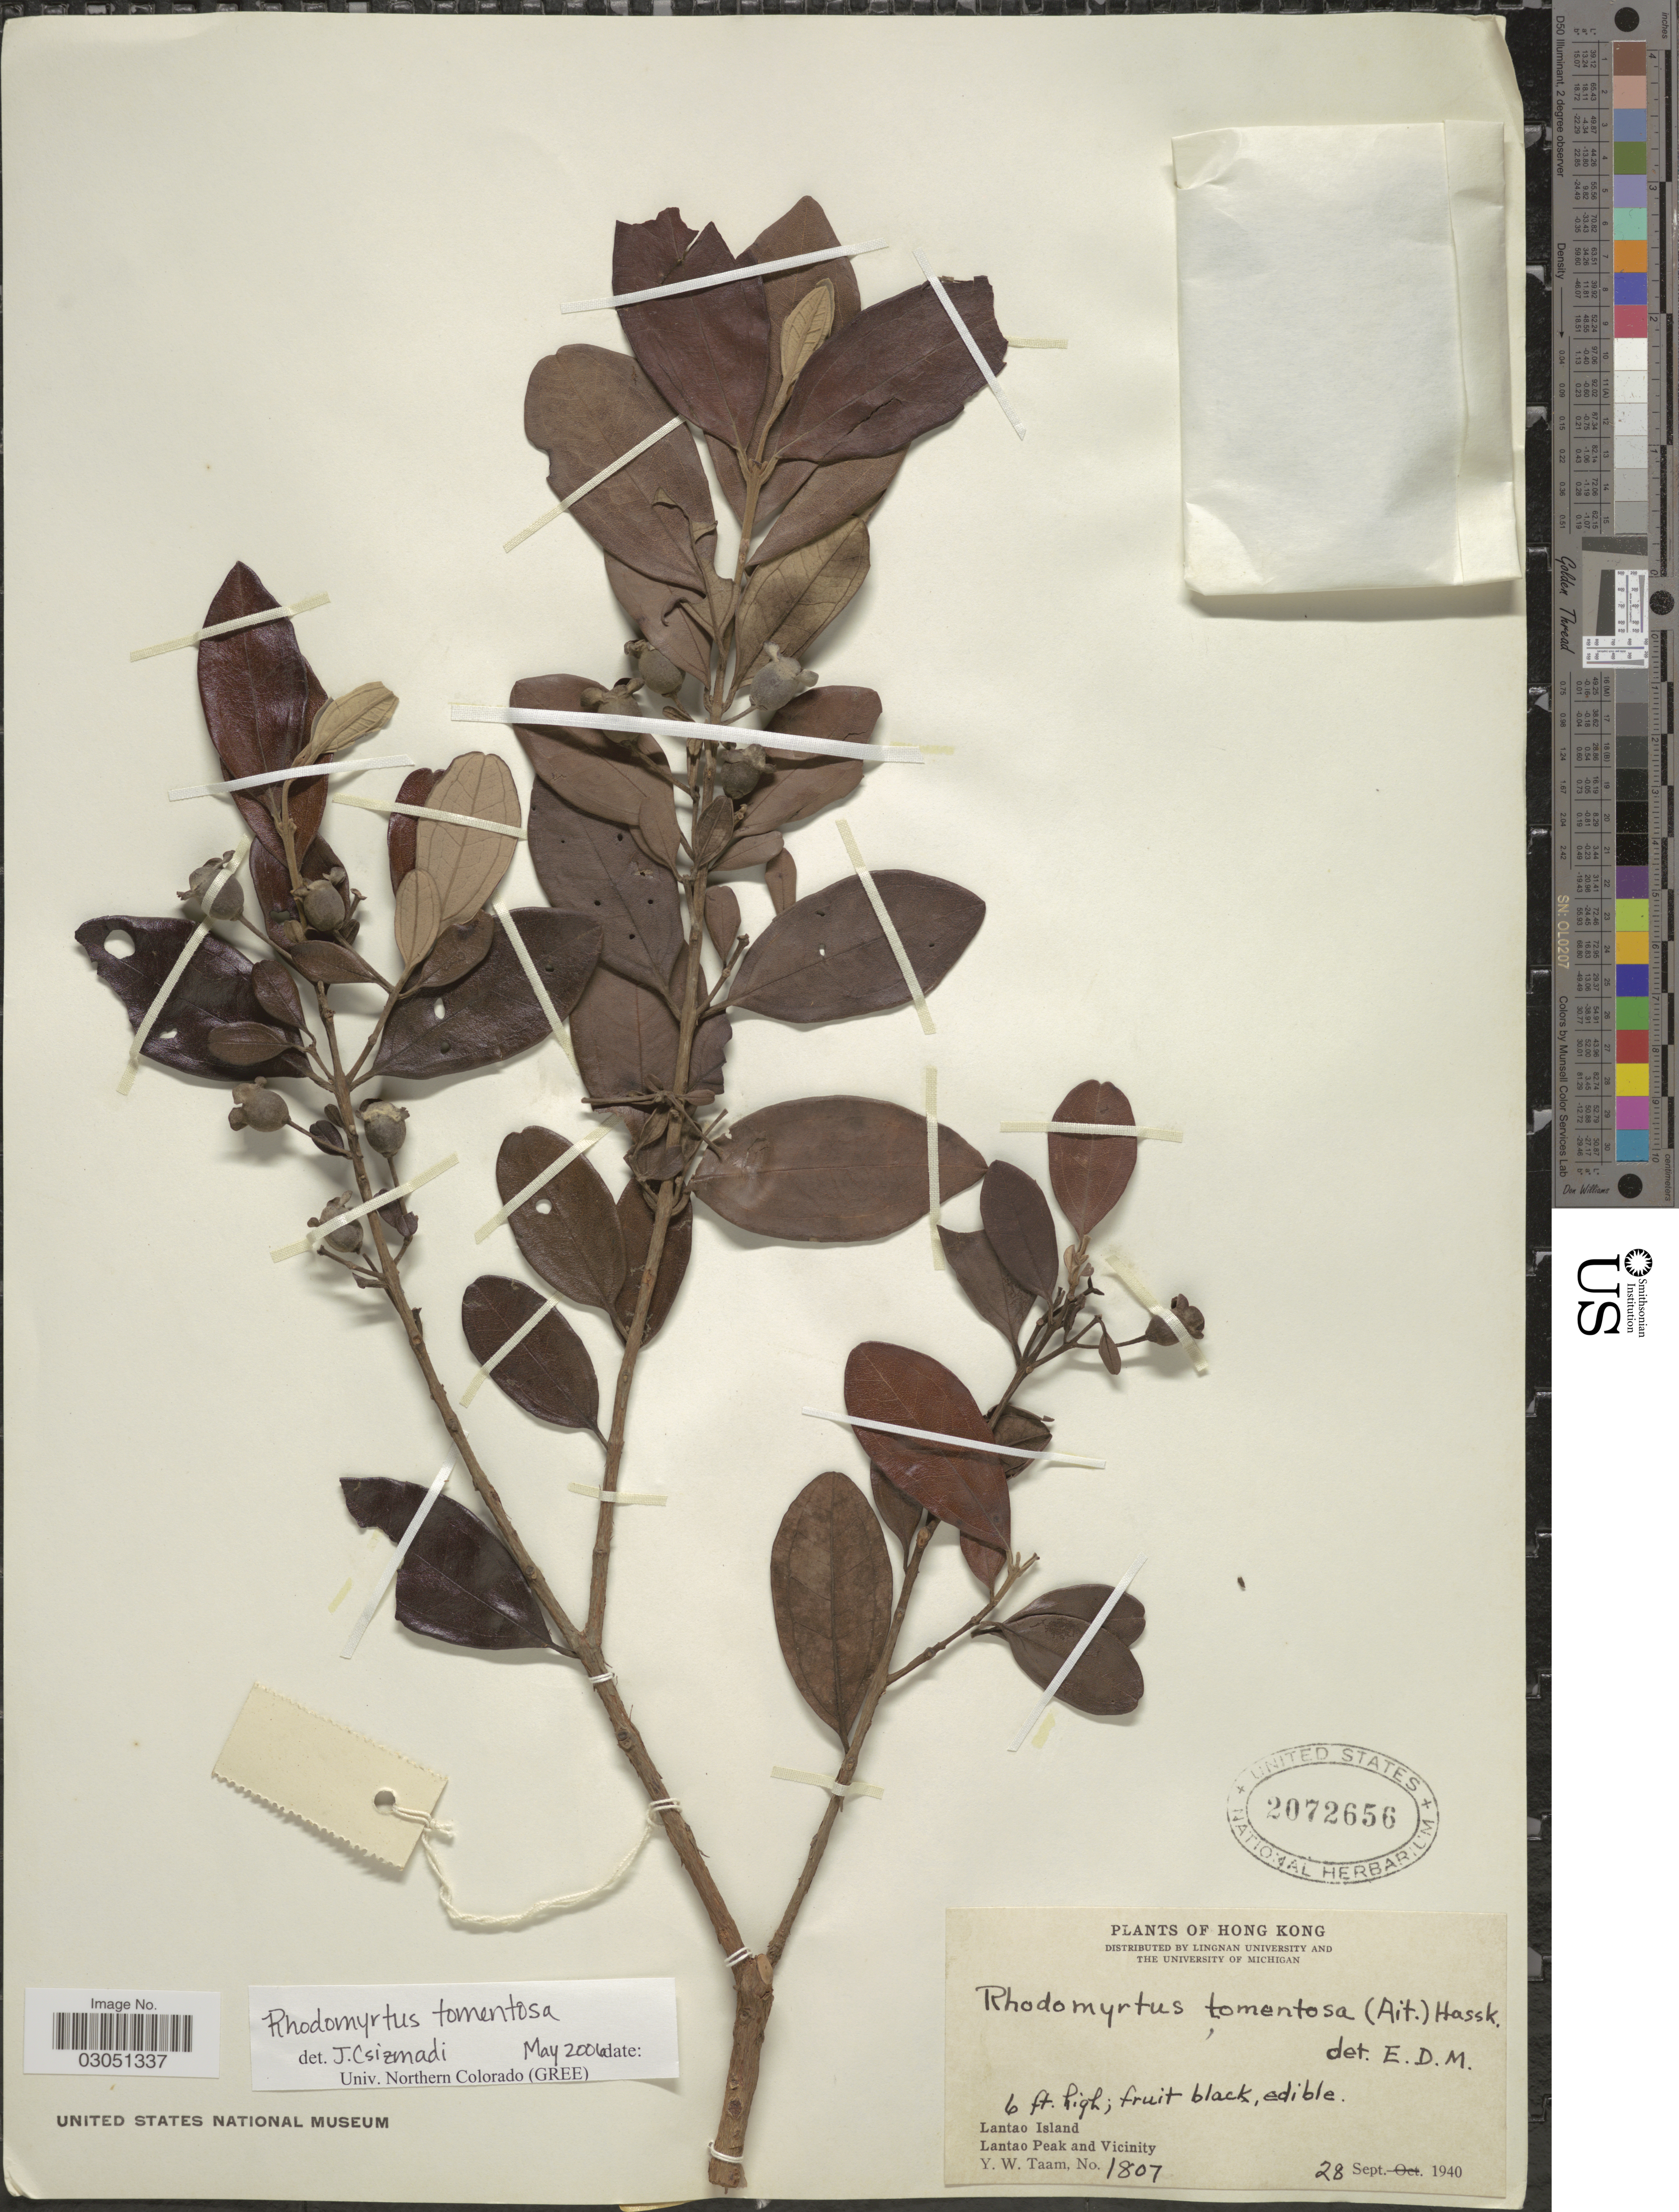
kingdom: Plantae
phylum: Tracheophyta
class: Magnoliopsida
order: Myrtales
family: Myrtaceae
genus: Rhodomyrtus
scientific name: Rhodomyrtus tomentosa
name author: (Aiton) Hassk.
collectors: Y. W. Taam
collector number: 1807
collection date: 1940-09-28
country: China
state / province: Hong Kong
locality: Lantao Island, Lantao Peak and Vicinity.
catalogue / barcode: US 2072656